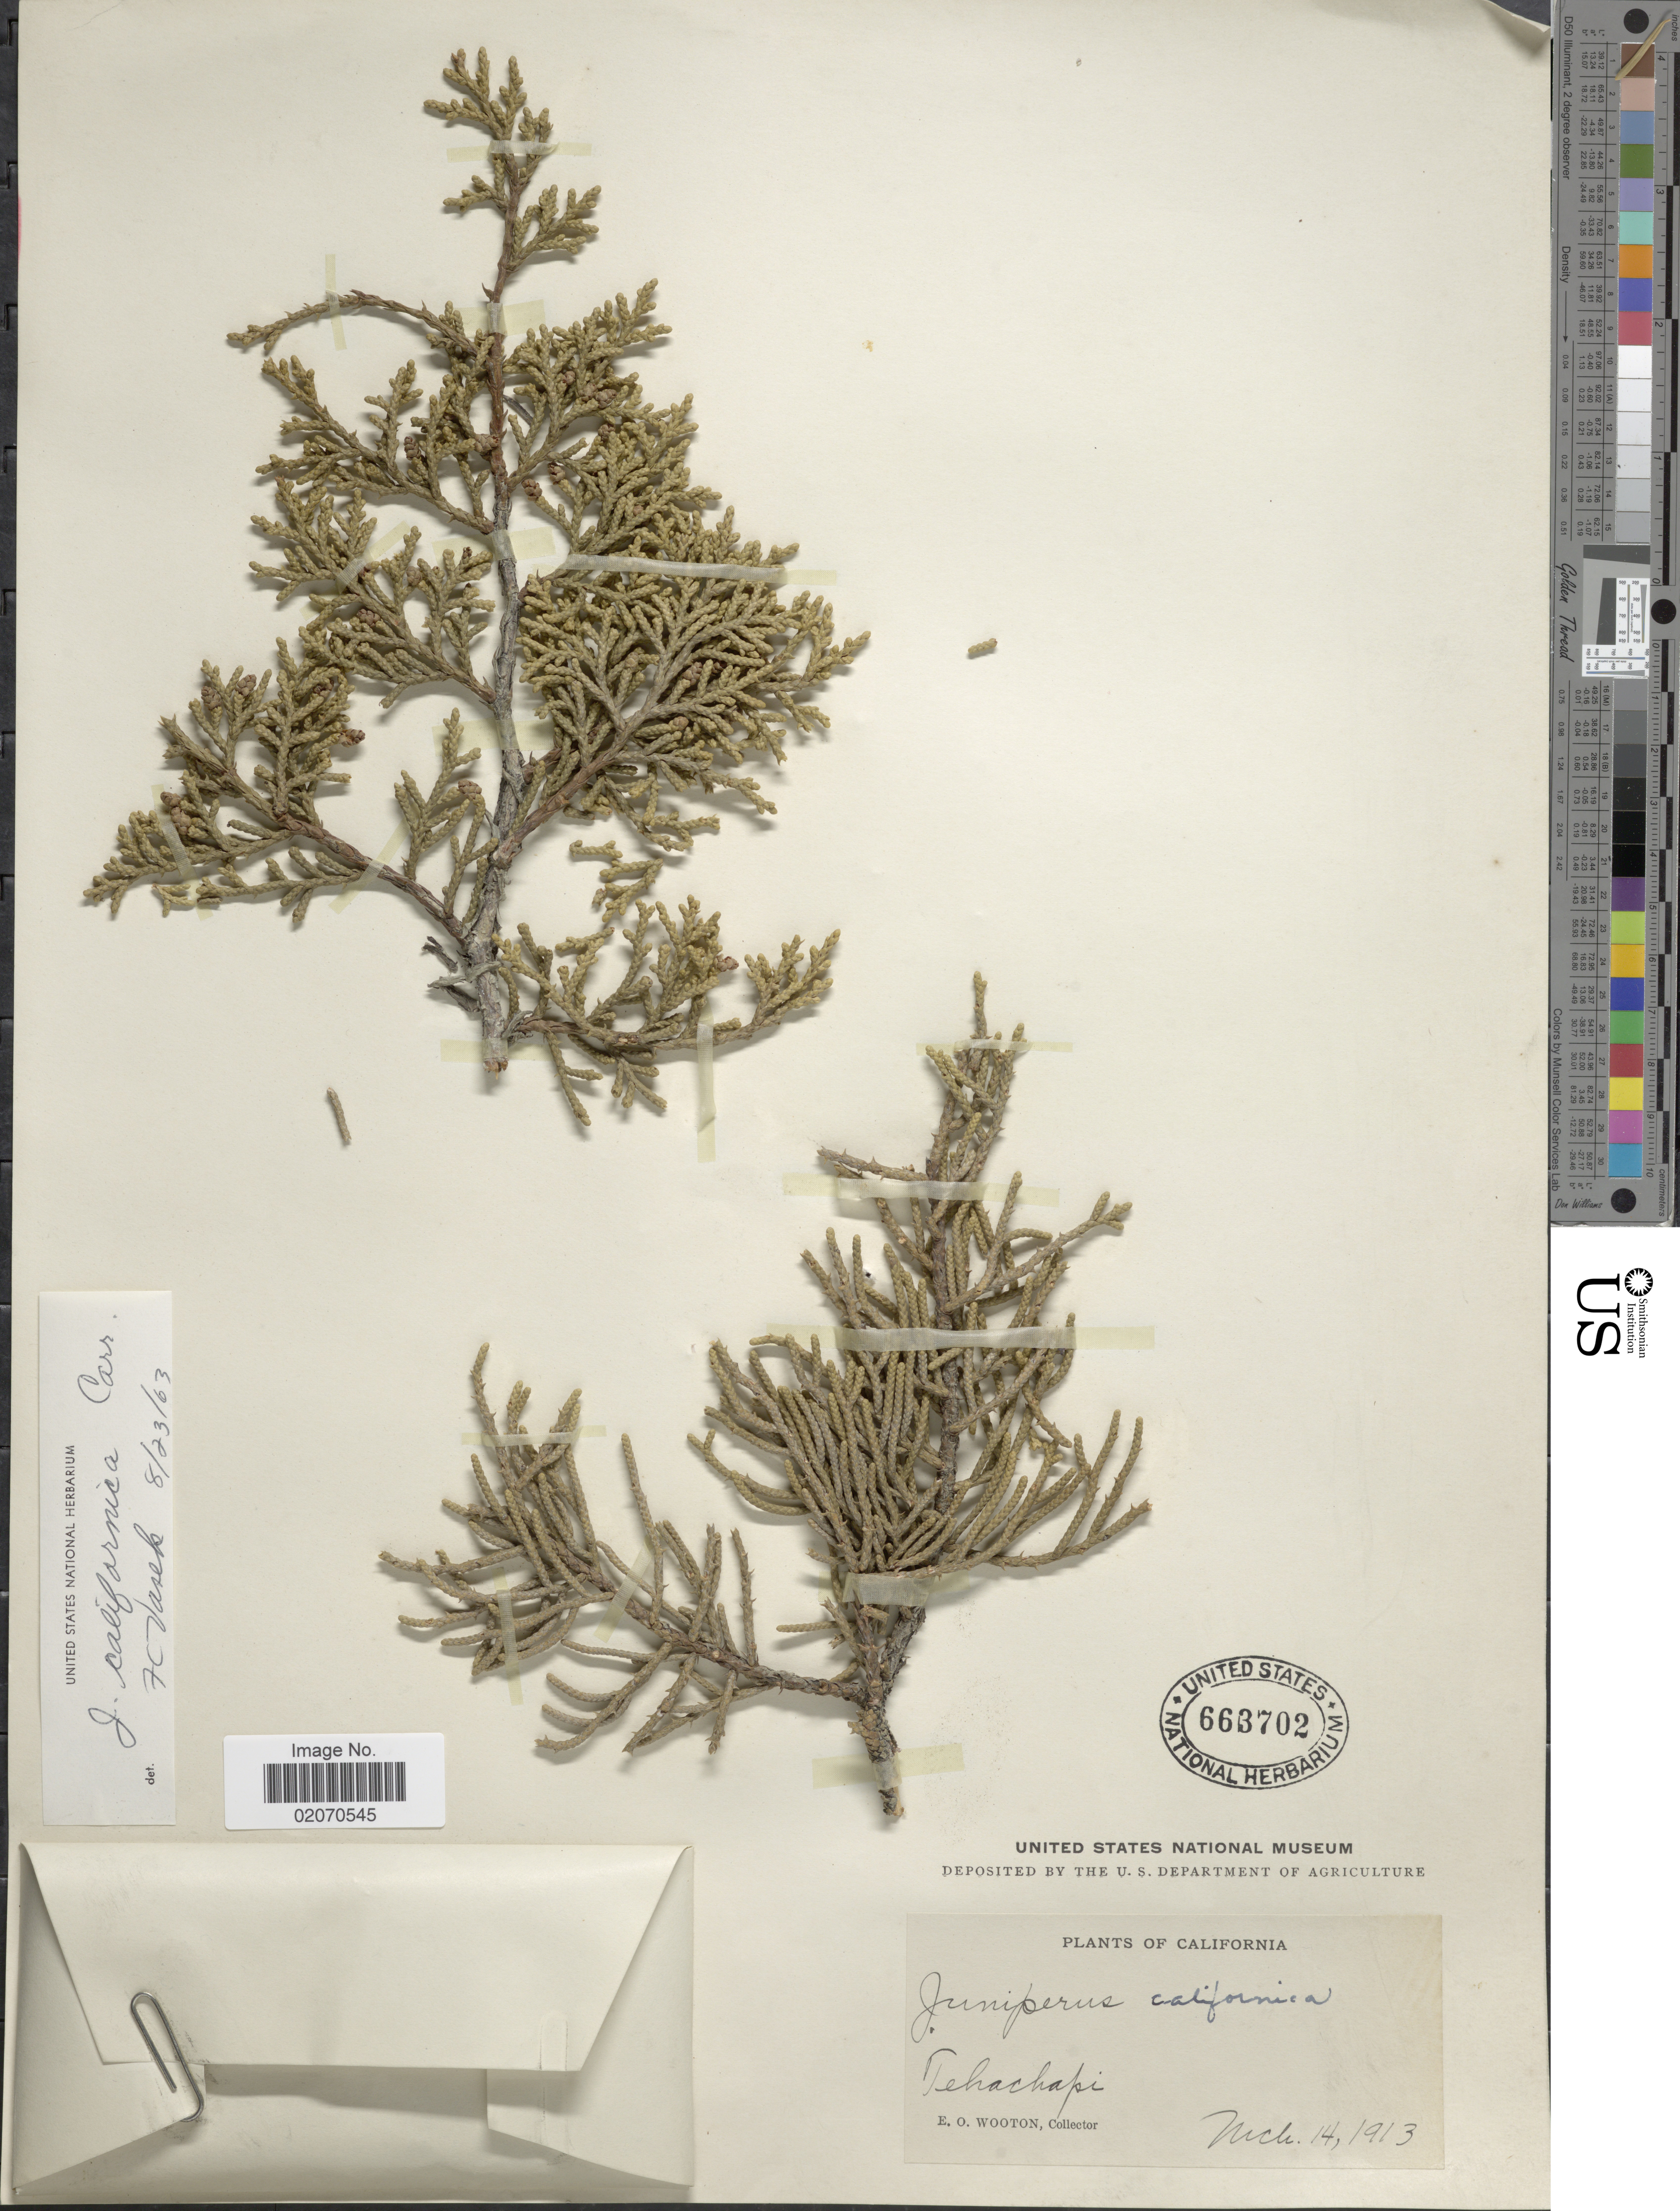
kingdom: Plantae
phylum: Tracheophyta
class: Pinopsida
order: Pinales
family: Cupressaceae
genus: Juniperus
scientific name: Juniperus californica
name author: Carrière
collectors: E. O. Wooton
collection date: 1913-03-14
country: United States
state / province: California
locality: Tehachapi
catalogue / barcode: US 663702